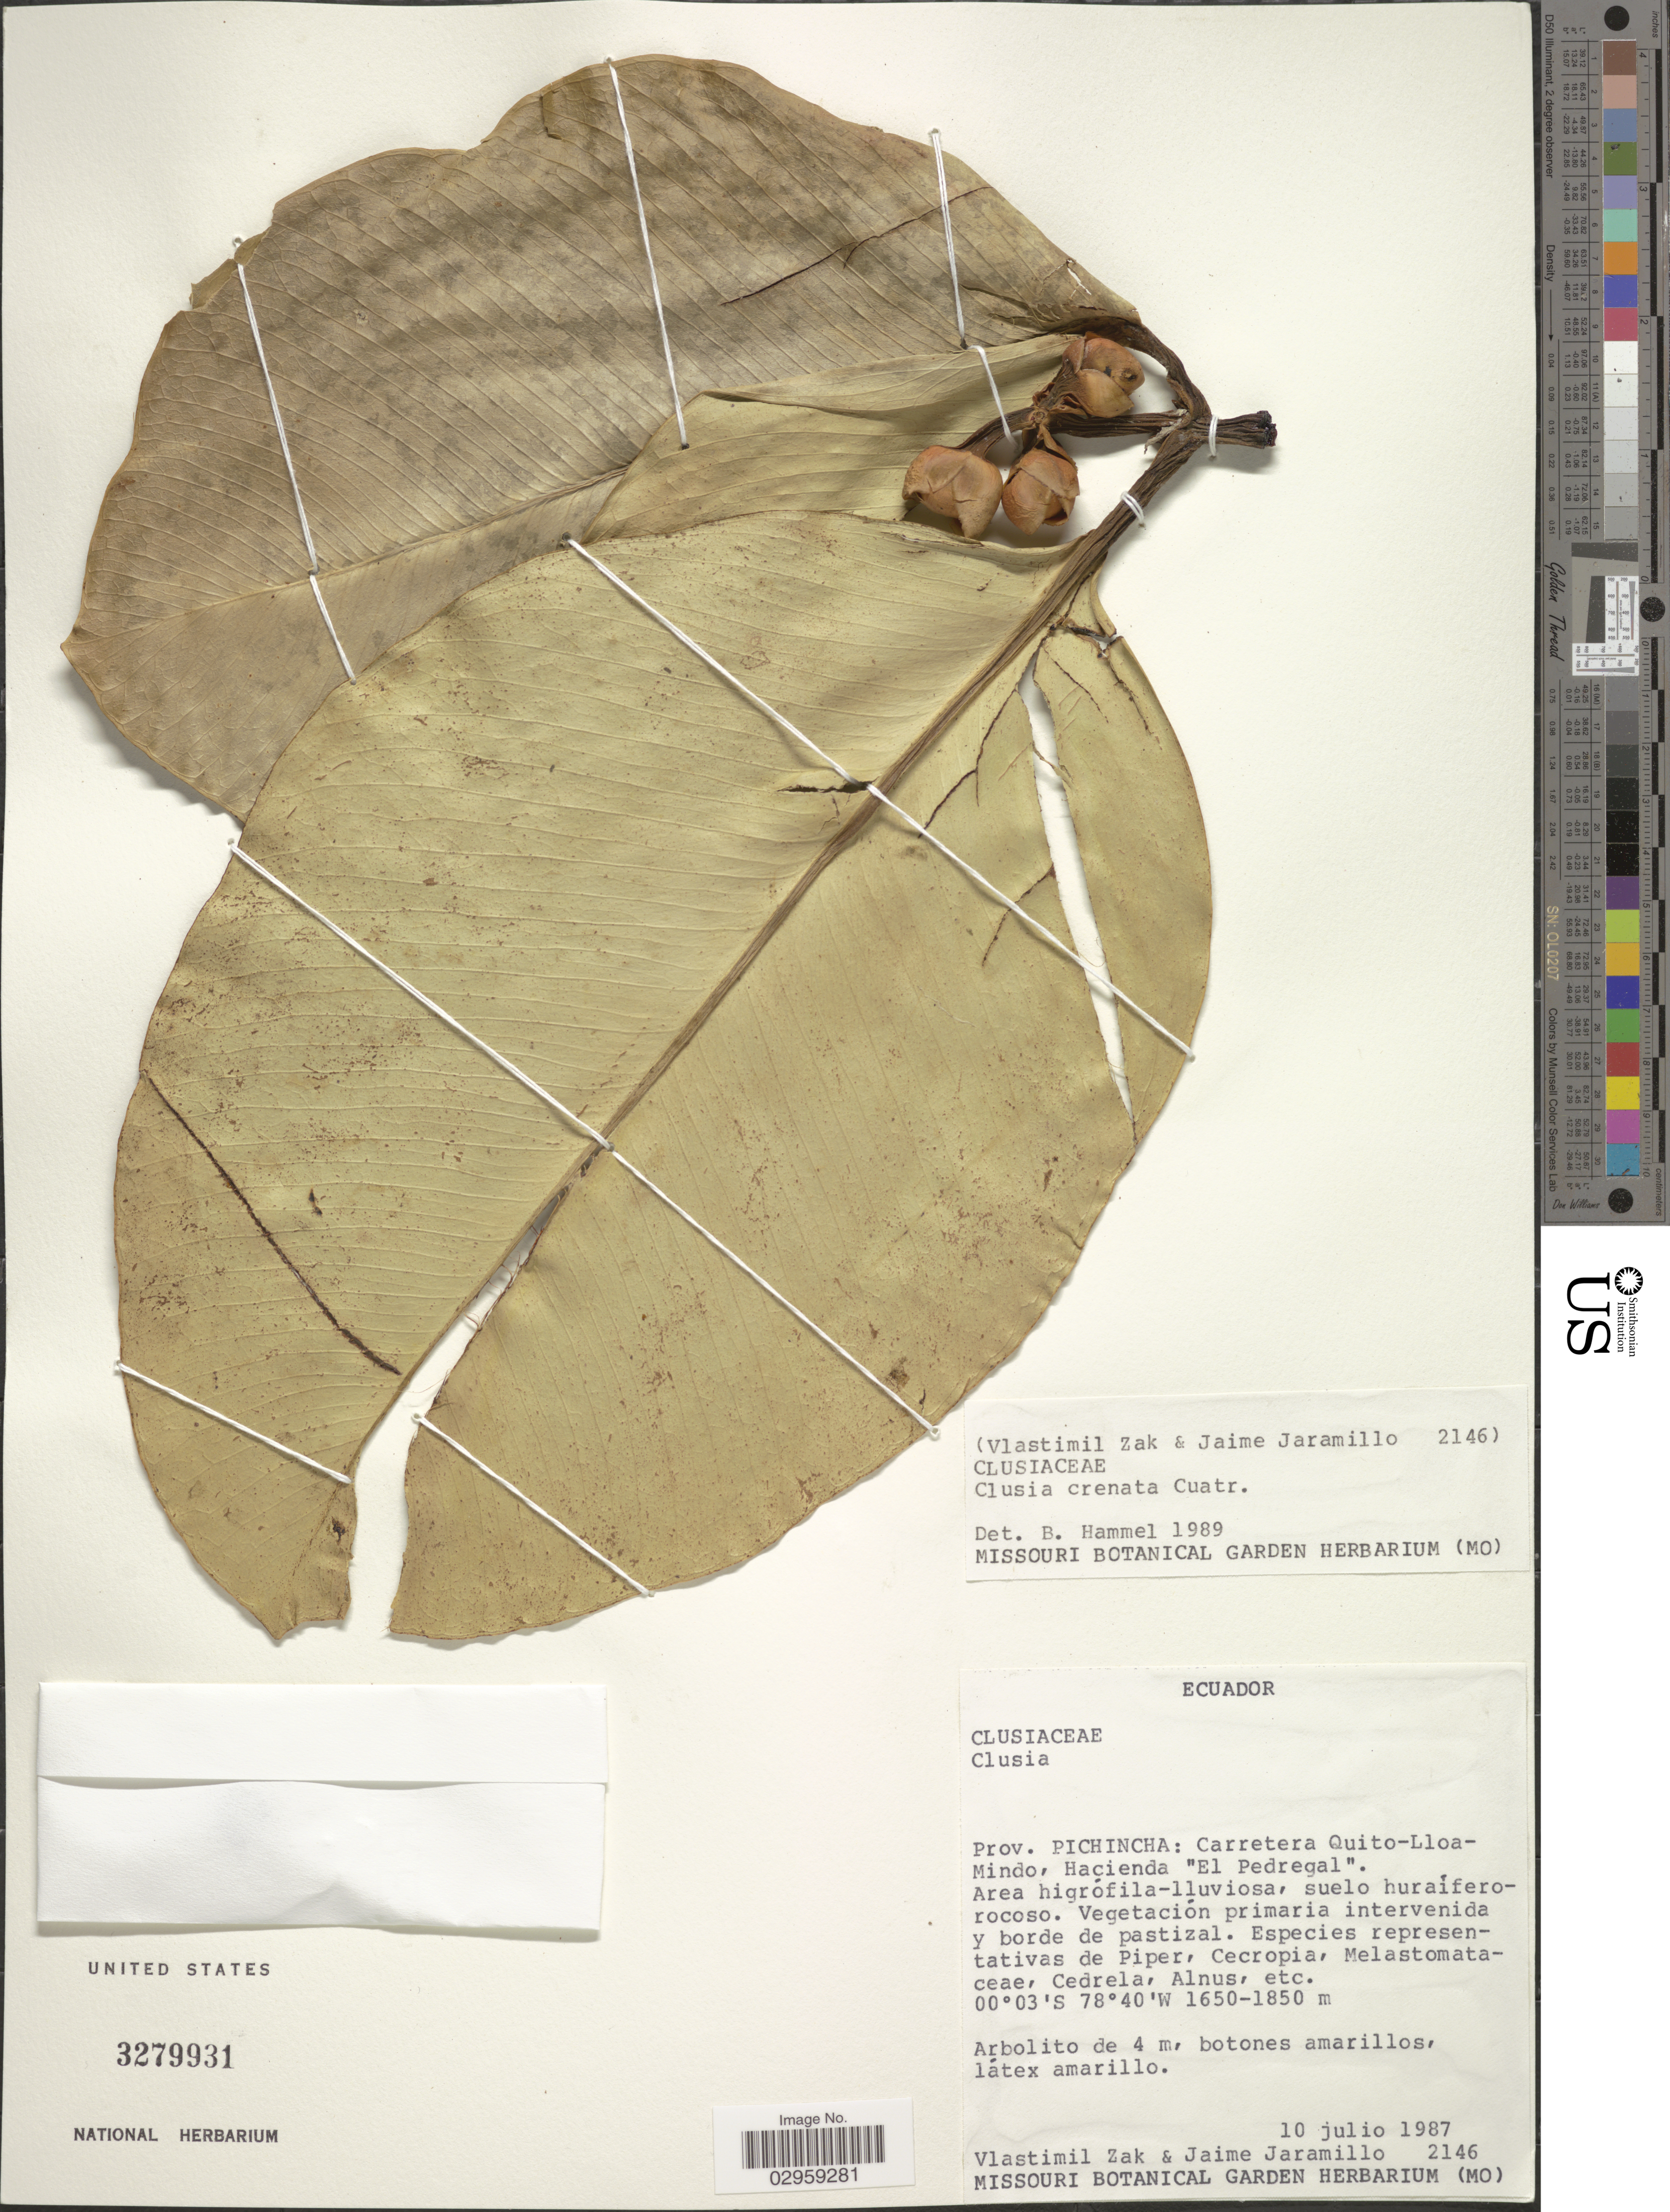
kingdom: Plantae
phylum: Tracheophyta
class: Magnoliopsida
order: Malpighiales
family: Clusiaceae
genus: Clusia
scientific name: Clusia crenata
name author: Cuatrec.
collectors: V. Zak & J. Jaramillo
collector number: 2146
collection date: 1987-07-10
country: Ecuador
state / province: Pichincha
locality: Carretera Quito-Lloa-Mindo, Hacienda 'El Pedregal'.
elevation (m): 1650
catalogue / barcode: US 3279931